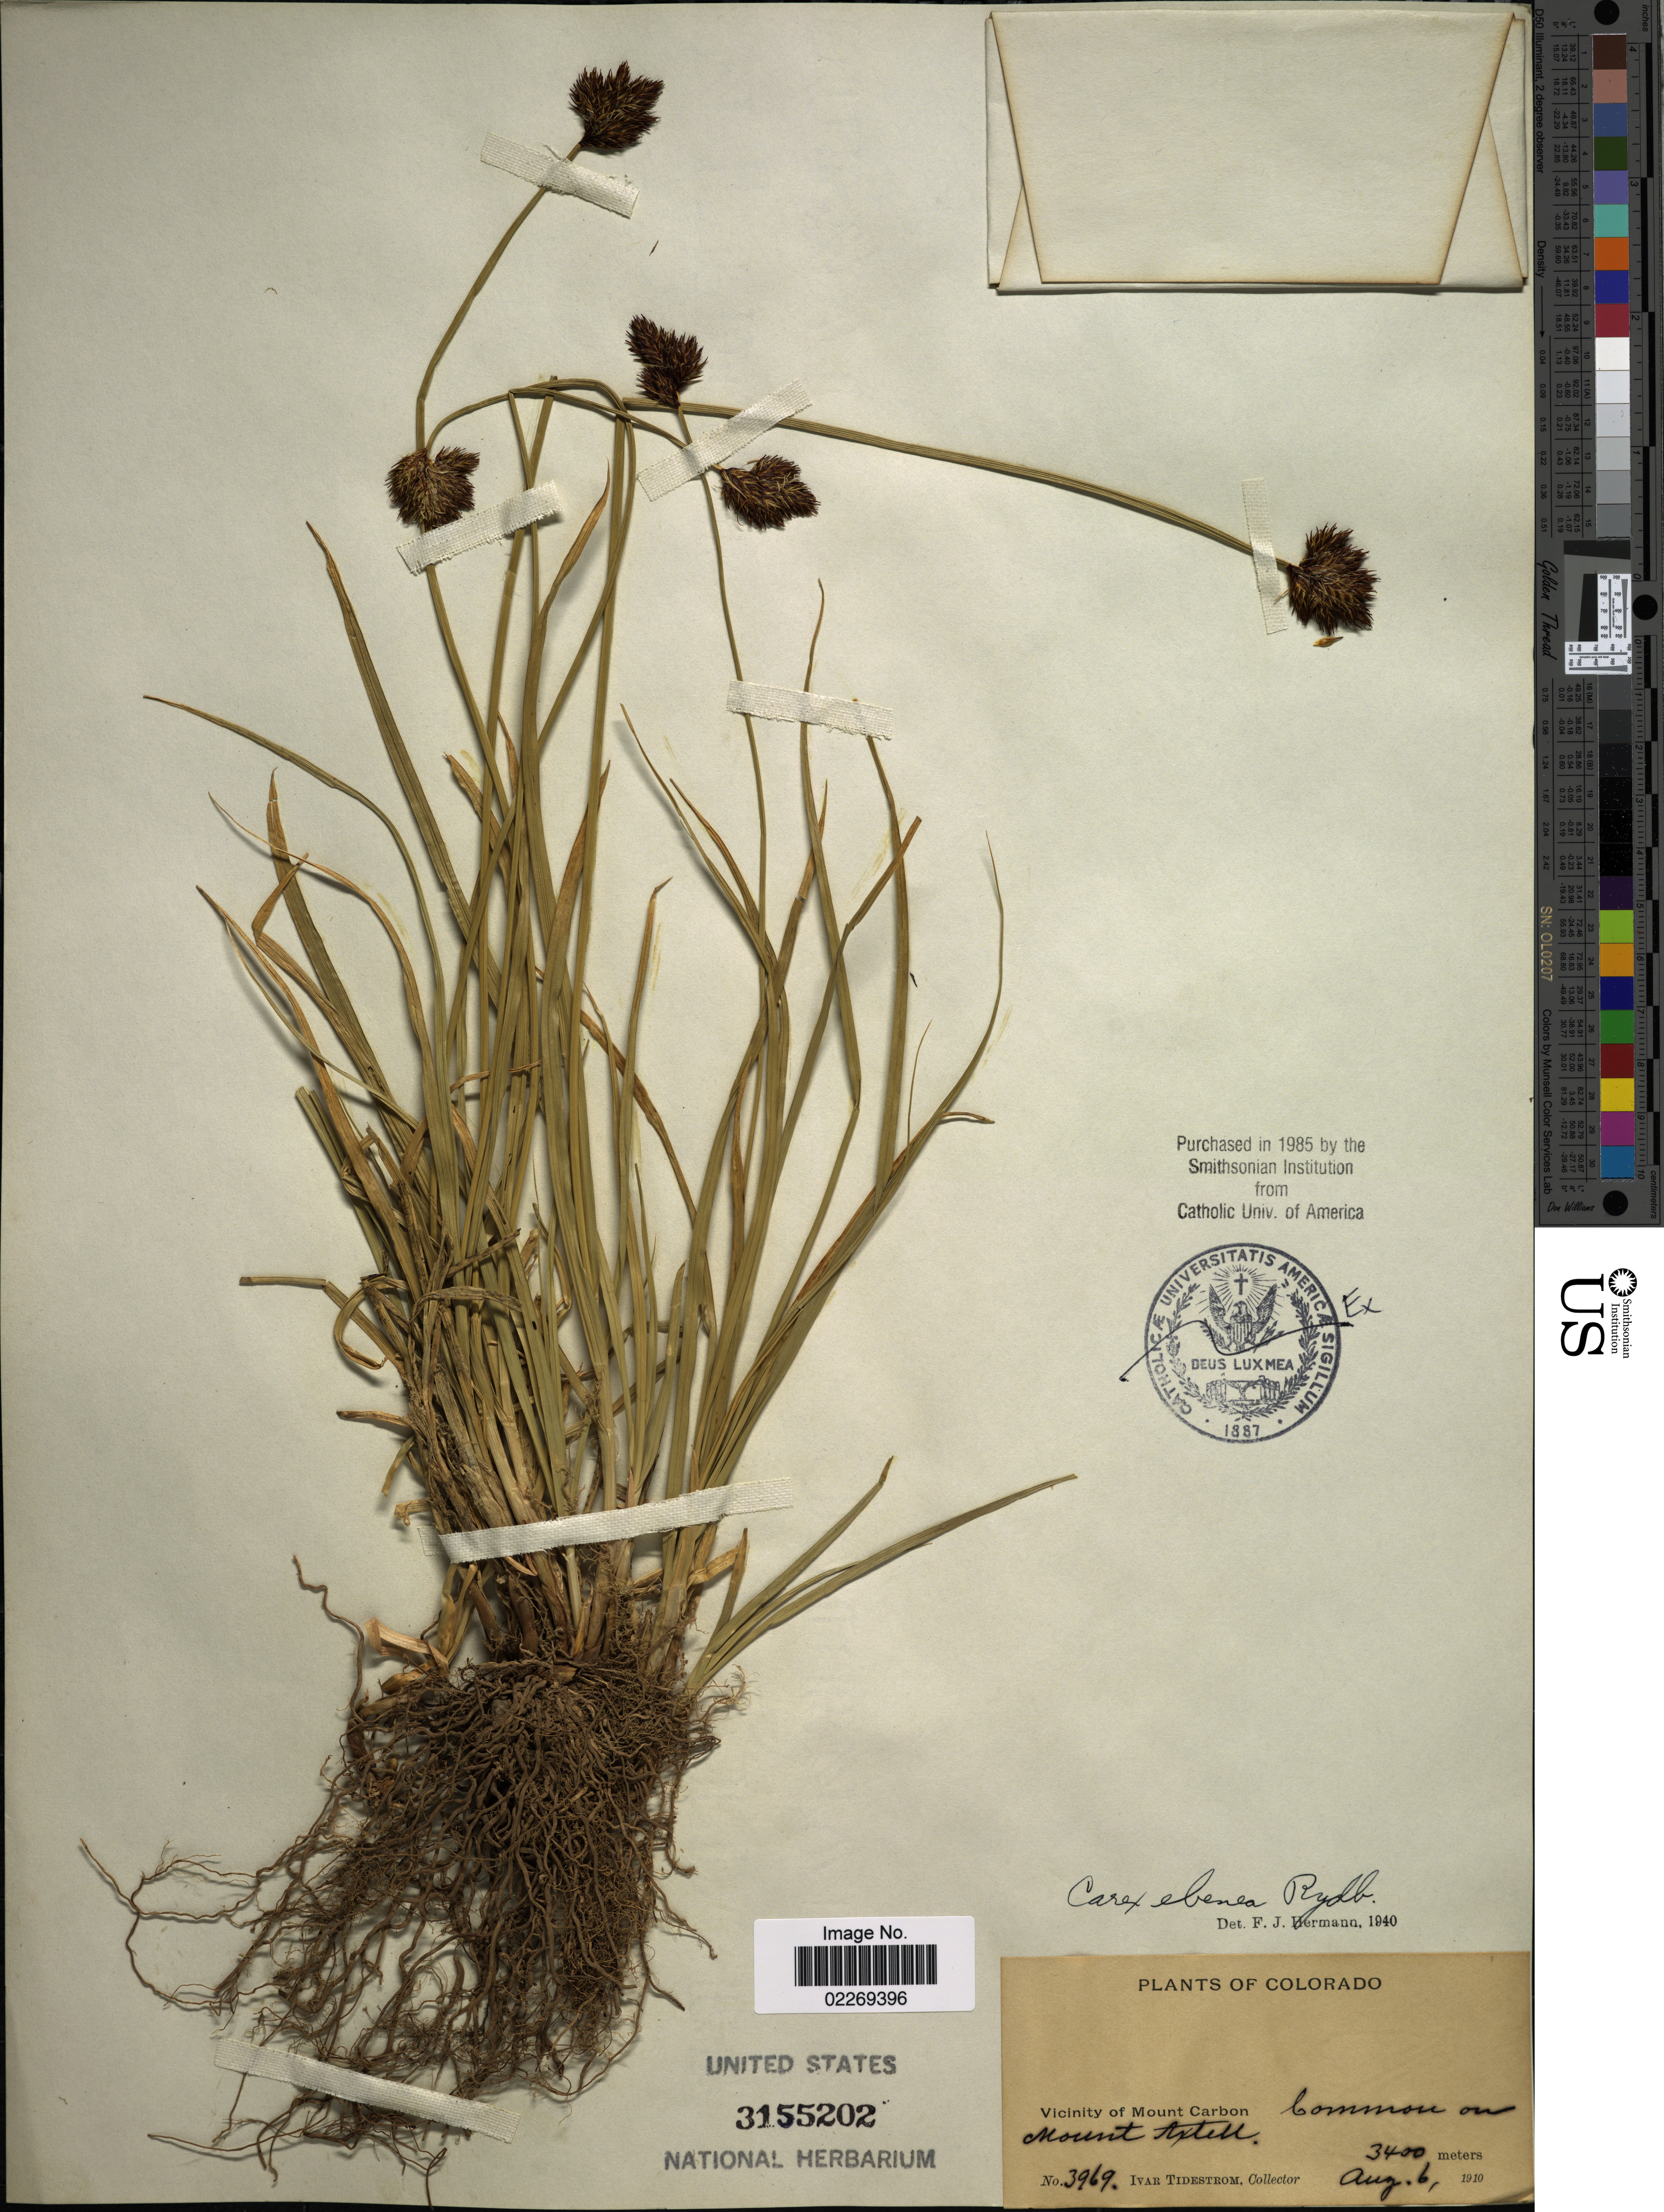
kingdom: Plantae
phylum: Tracheophyta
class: Liliopsida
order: Poales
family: Cyperaceae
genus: Carex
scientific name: Carex ebenea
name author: Rydb.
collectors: I. F. Tidestrom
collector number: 3969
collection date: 1910-08-06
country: United States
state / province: Colorado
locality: Vicinity of Mount Carbon. Common on Mount Axtell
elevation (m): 3400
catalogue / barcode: US 3155202